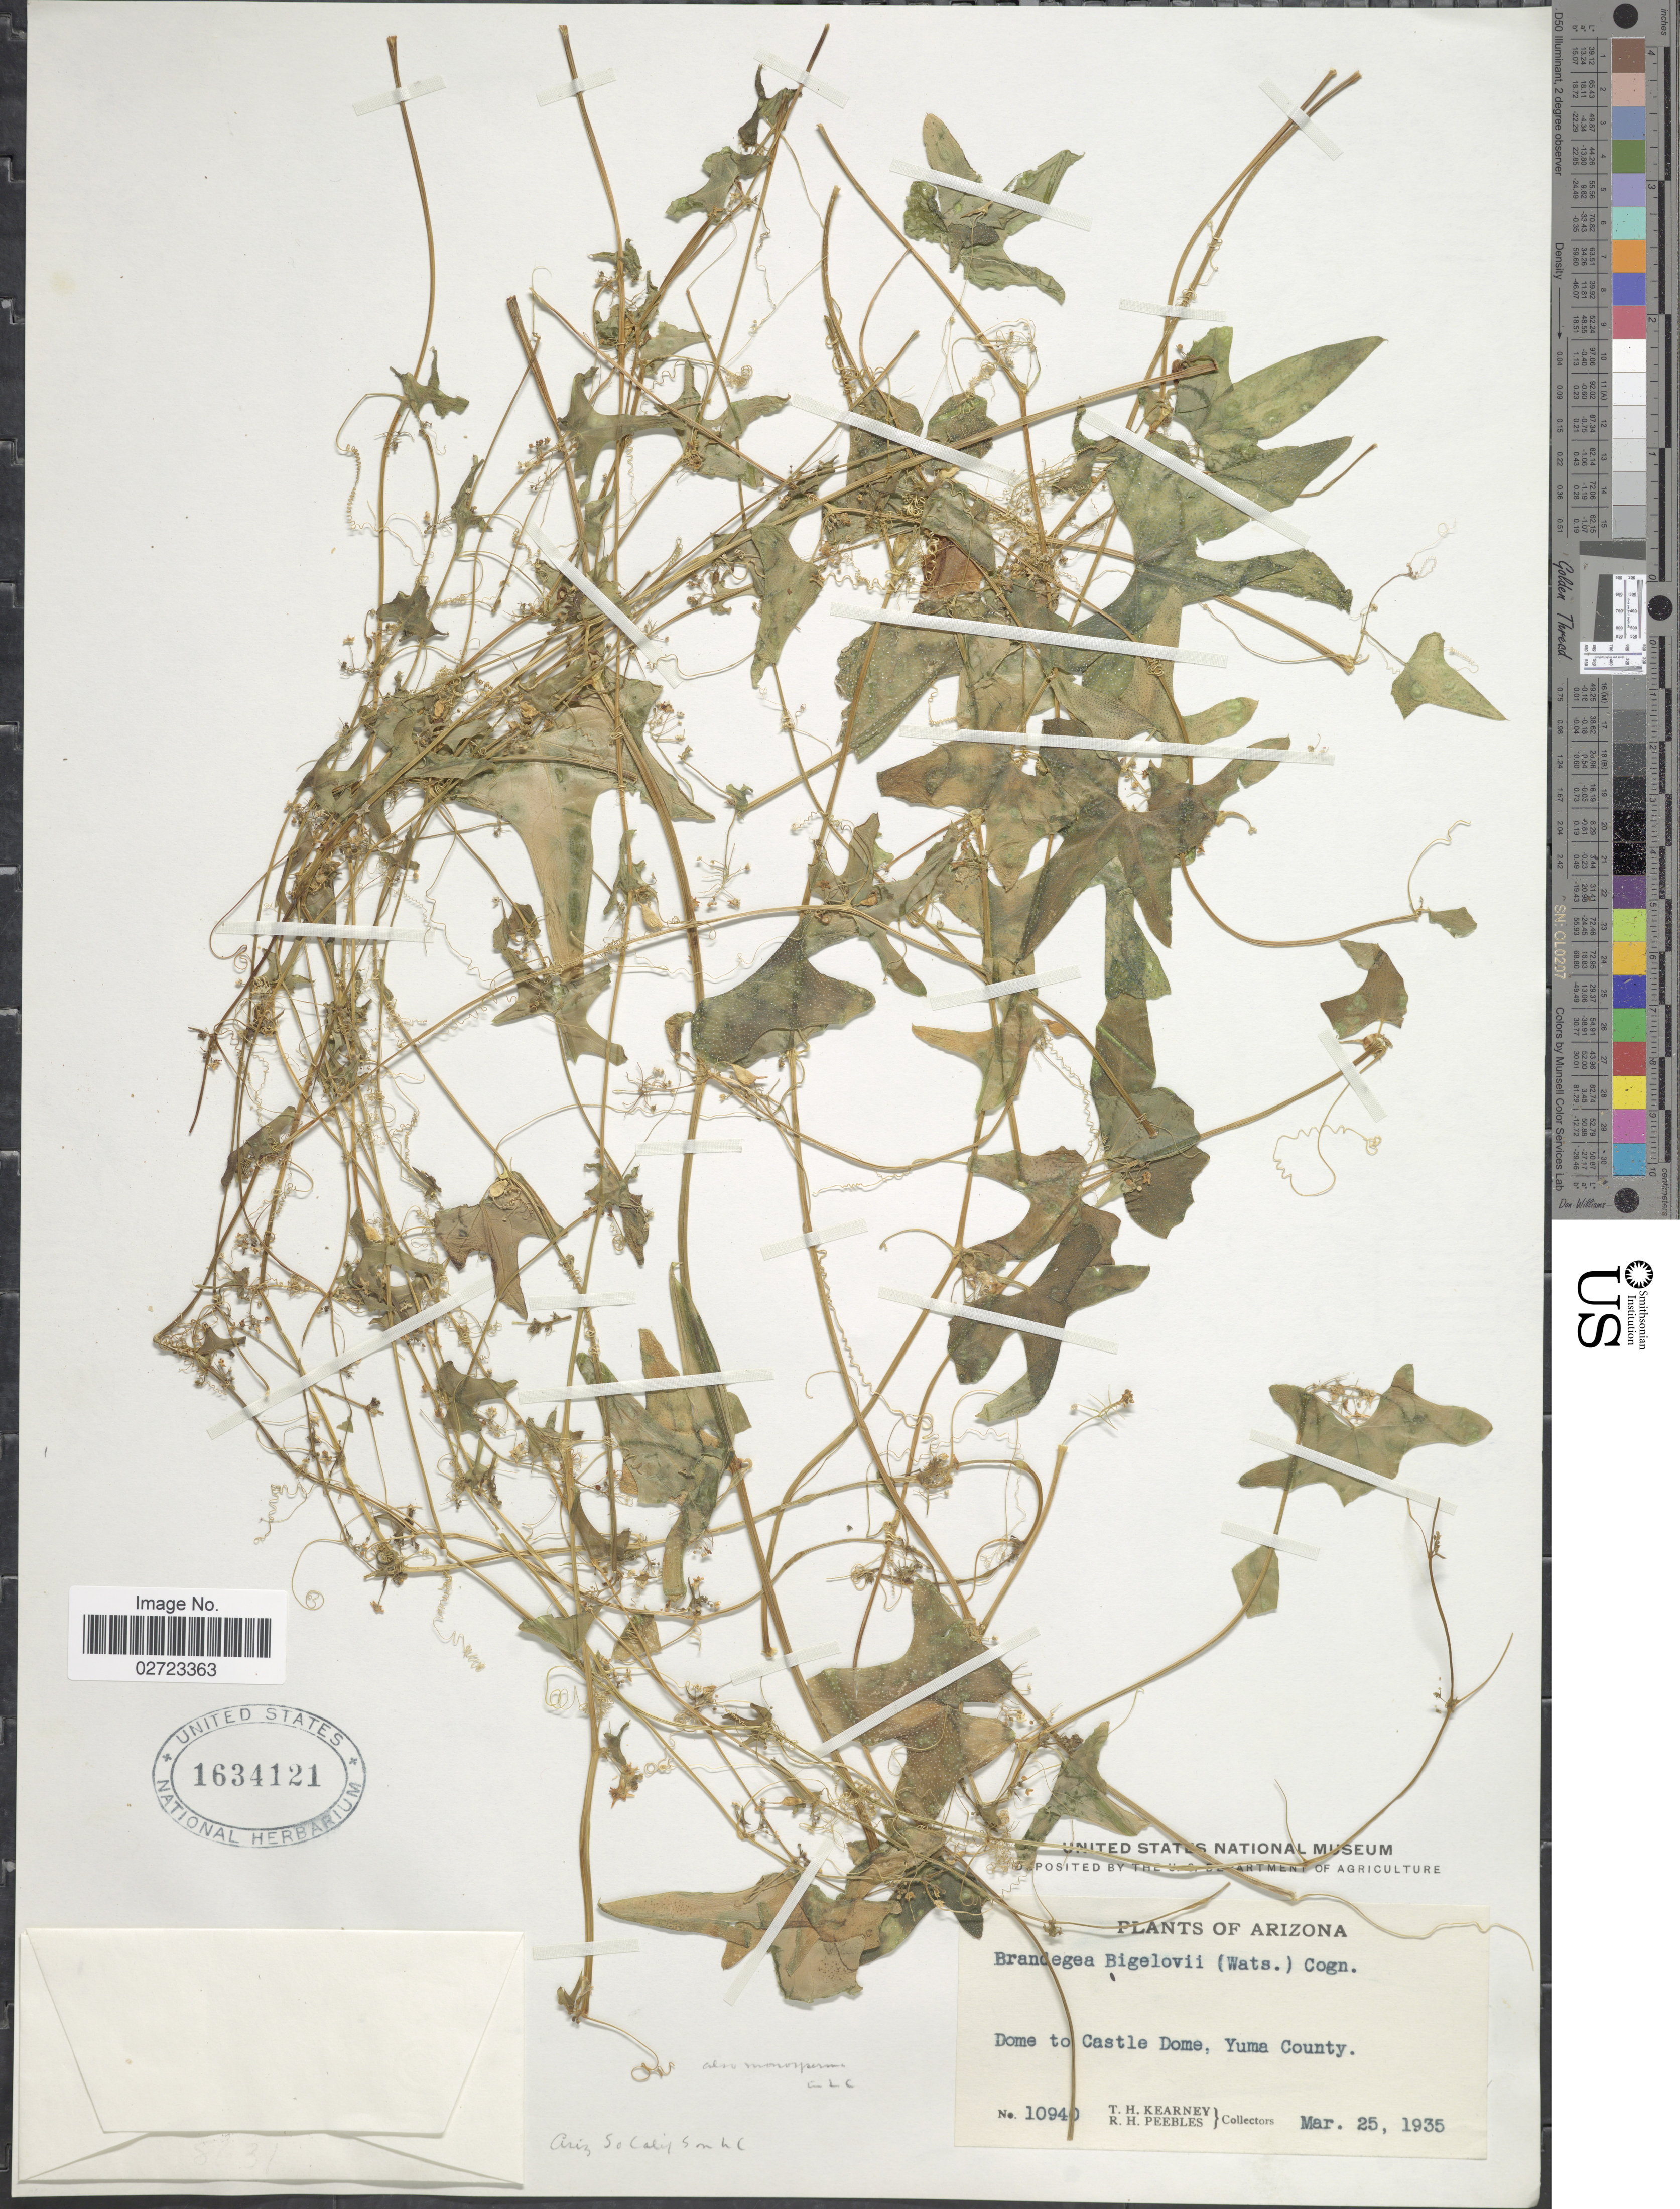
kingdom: Plantae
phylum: Tracheophyta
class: Magnoliopsida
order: Cucurbitales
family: Cucurbitaceae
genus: Brandegea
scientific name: Brandegea bigelovii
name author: (Watson) Cogn.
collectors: T. H. Kearney & R. H. Peebles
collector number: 10940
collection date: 1935-03-25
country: United States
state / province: Arizona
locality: Dome to Castle Dome, Yuma County.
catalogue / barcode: US 1634121